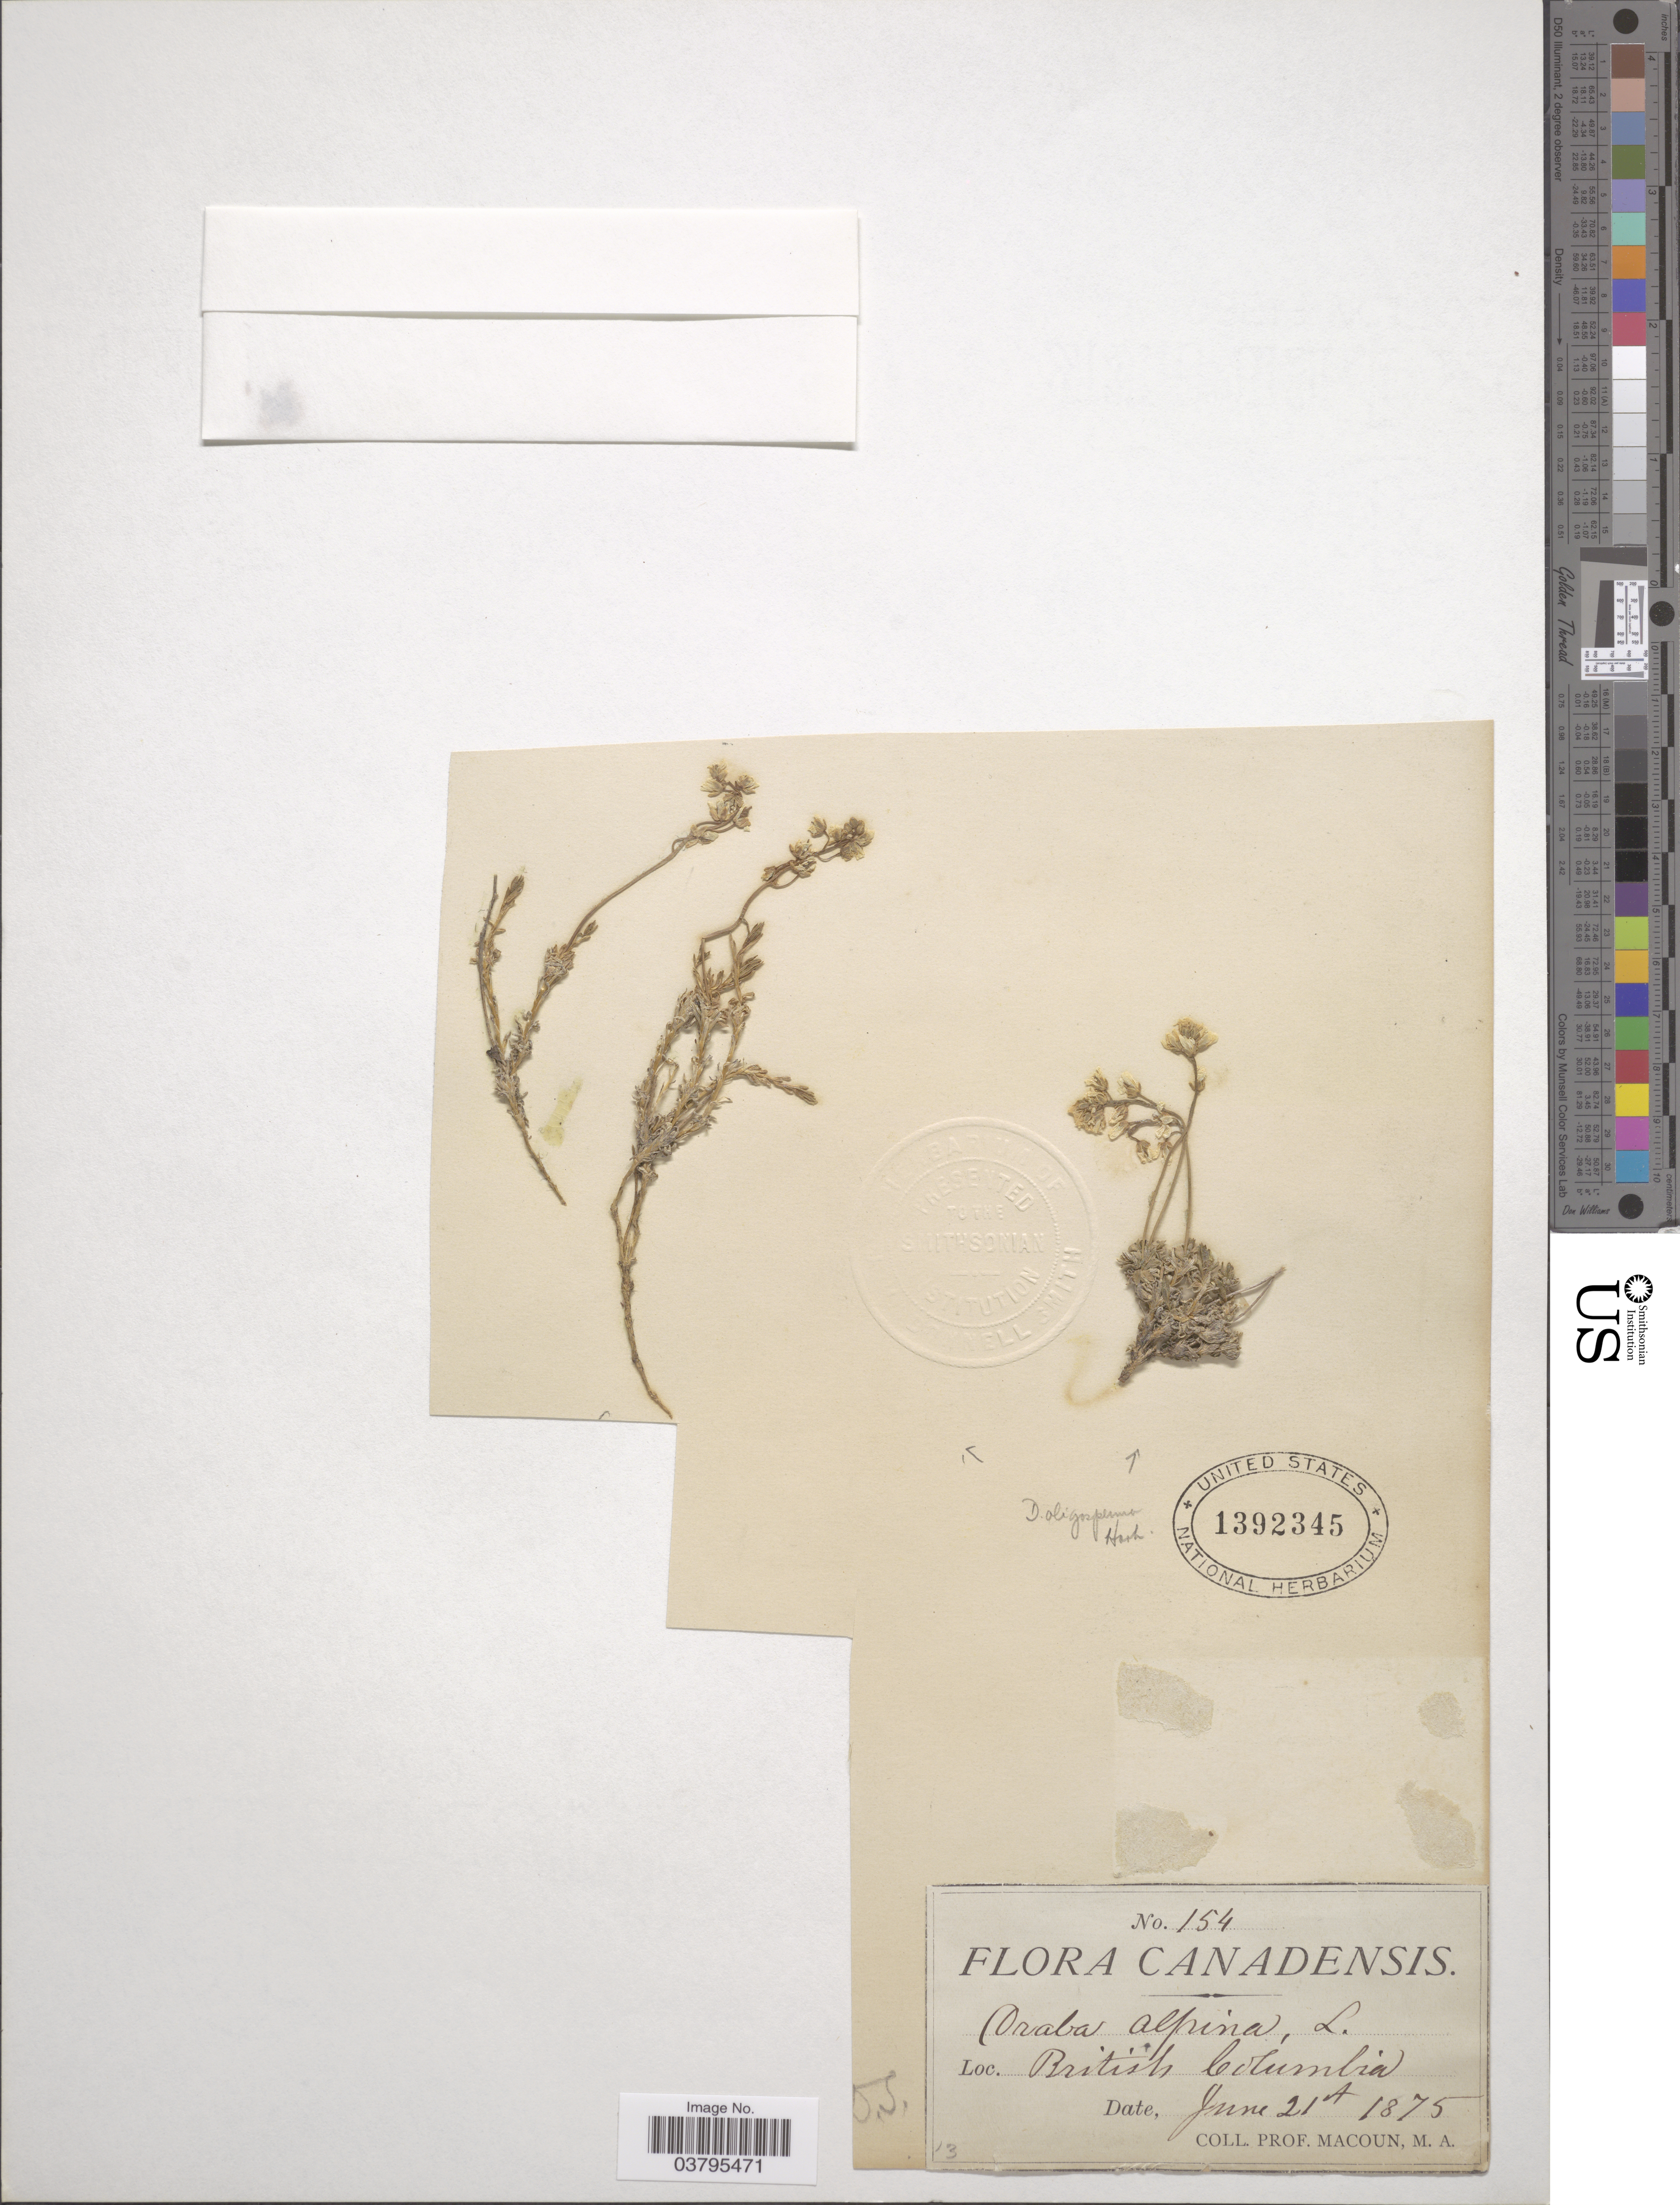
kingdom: Plantae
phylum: Tracheophyta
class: Magnoliopsida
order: Brassicales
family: Brassicaceae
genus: Draba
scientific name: Draba alpina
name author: L.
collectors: Prof. Macoun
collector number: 154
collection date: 1875-06-21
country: Canada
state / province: British Columbia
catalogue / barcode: US 1392345